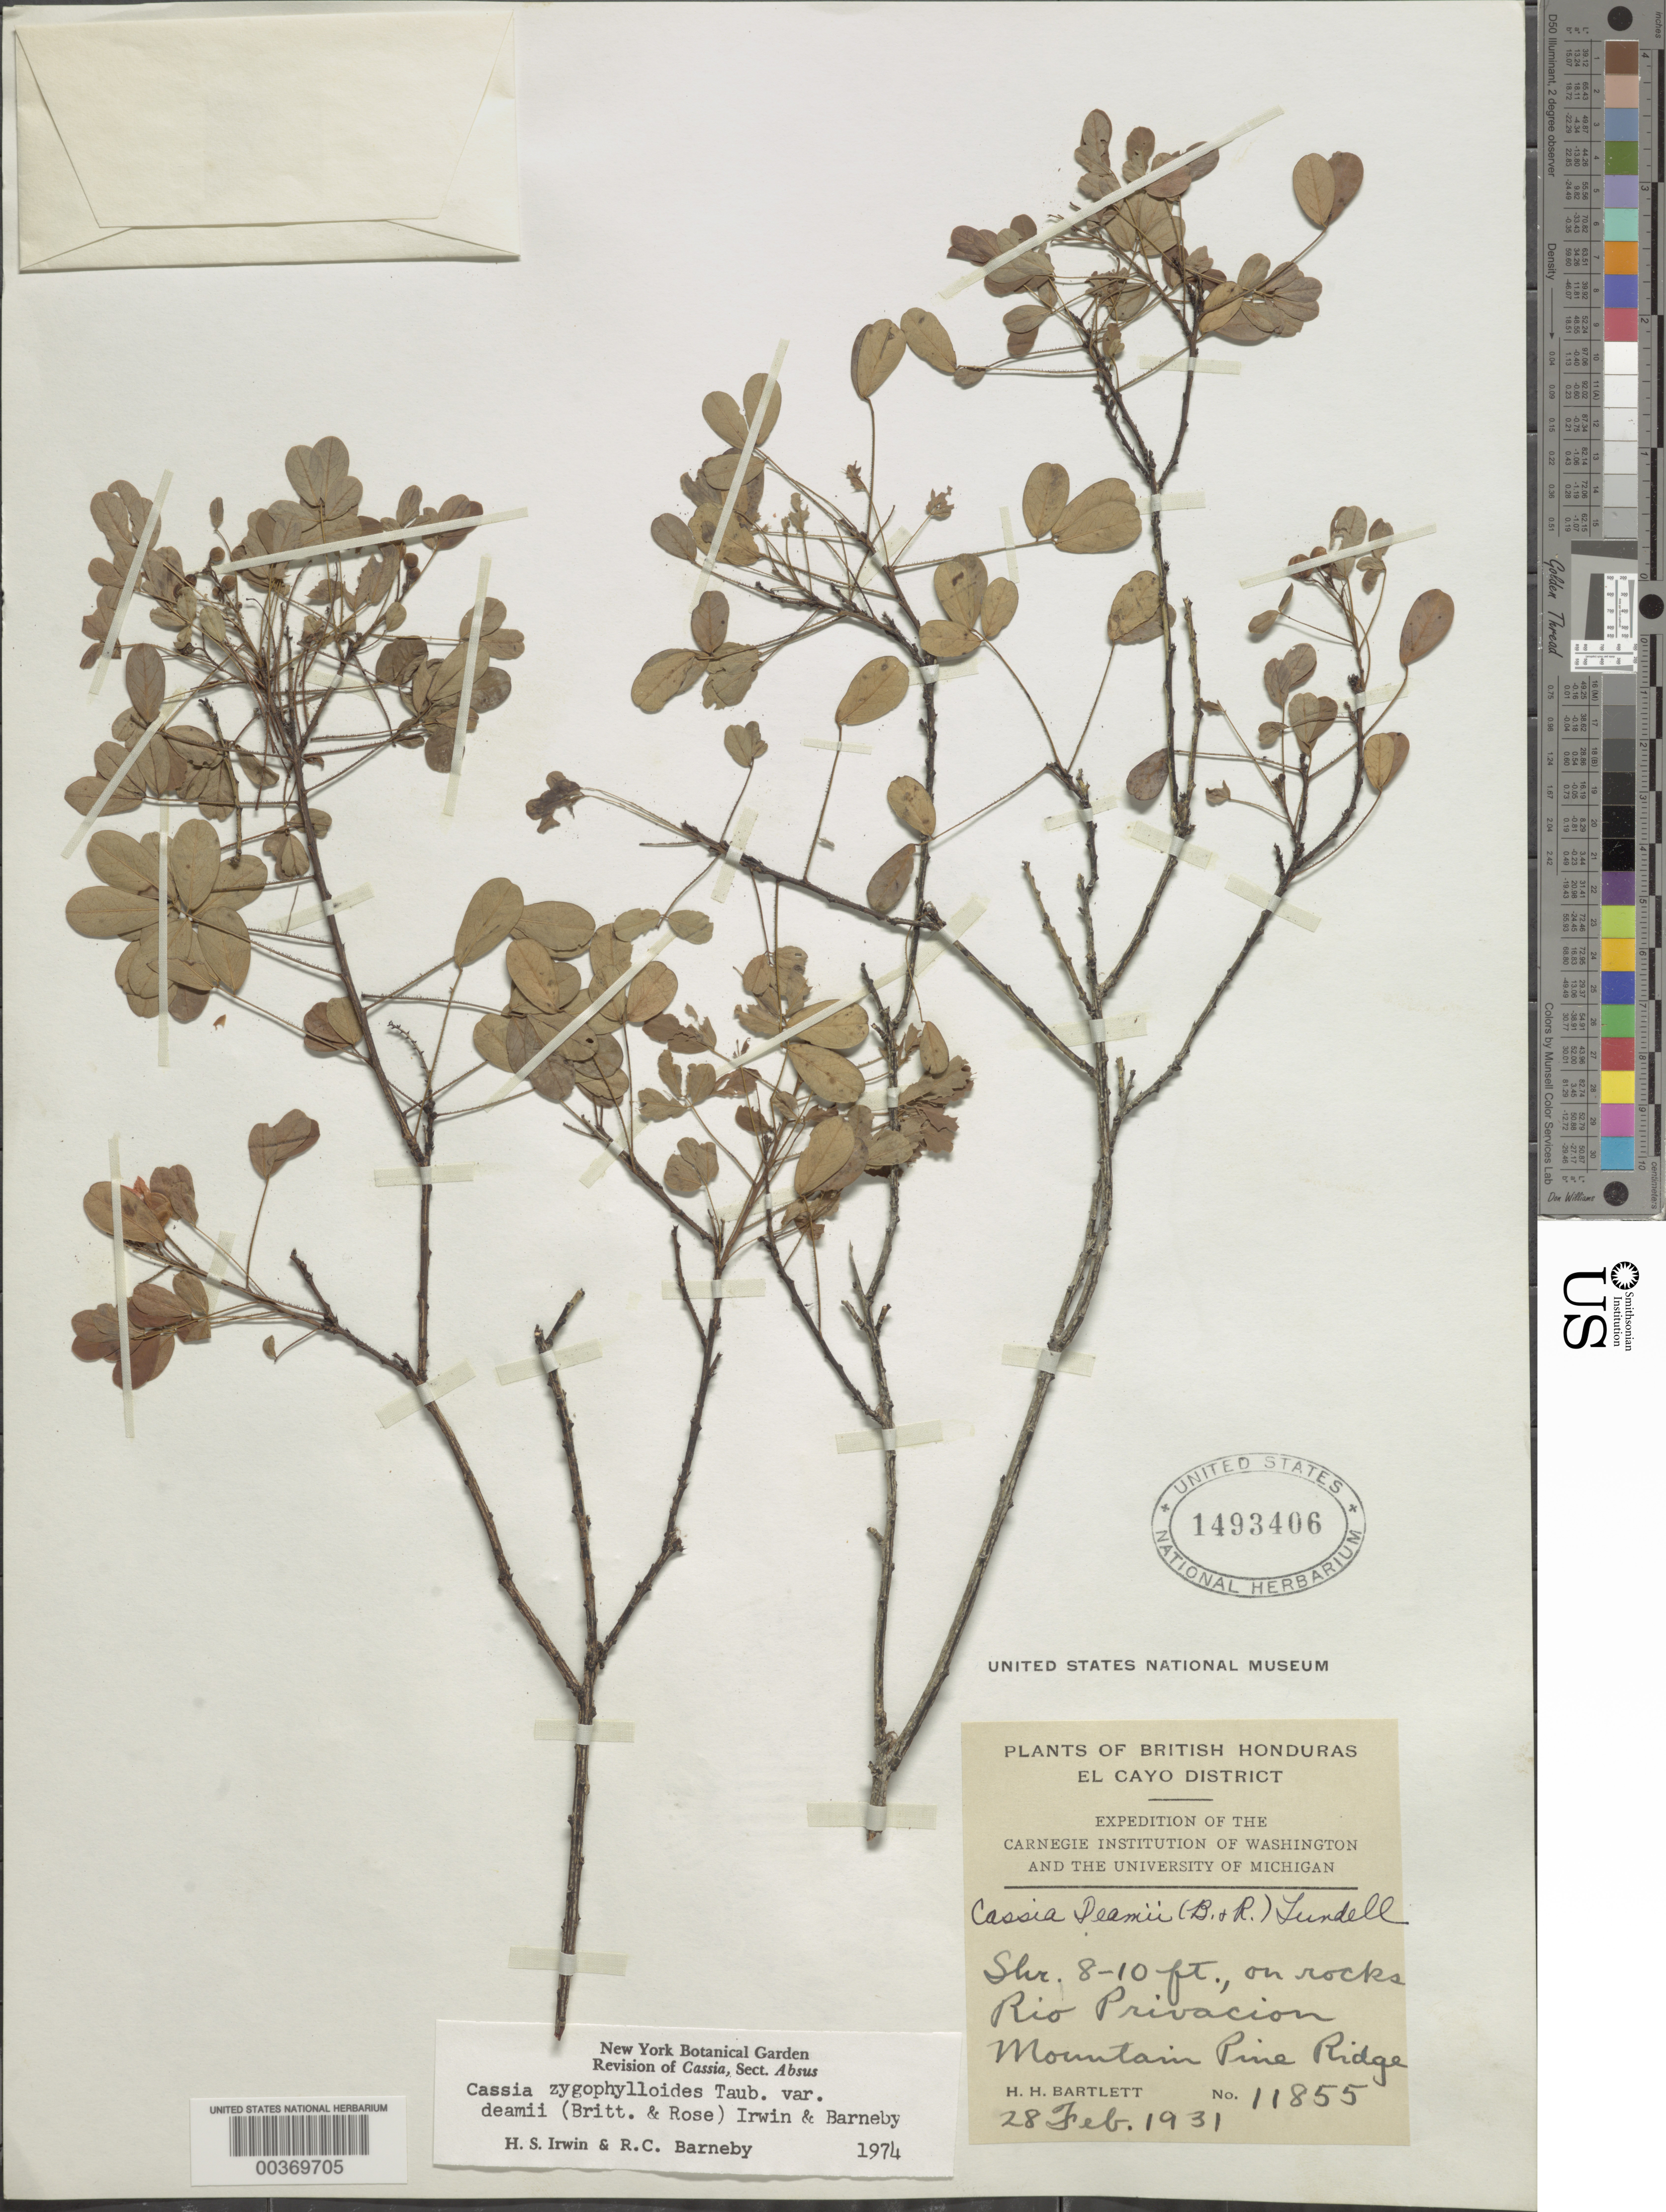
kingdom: Plantae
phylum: Tracheophyta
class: Magnoliopsida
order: Fabales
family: Fabaceae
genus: Chamaecrista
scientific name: Chamaecrista zygophylloides var. deamii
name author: (Britton & Rose) H.S. Irwin & Barneby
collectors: H. H. Bartlett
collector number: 11855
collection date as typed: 28 Feb 1931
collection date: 1931-02-28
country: Belize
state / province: Cayo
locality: Mountain Pine Ridge; Rio Privacion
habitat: On rocks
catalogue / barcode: US 1493406